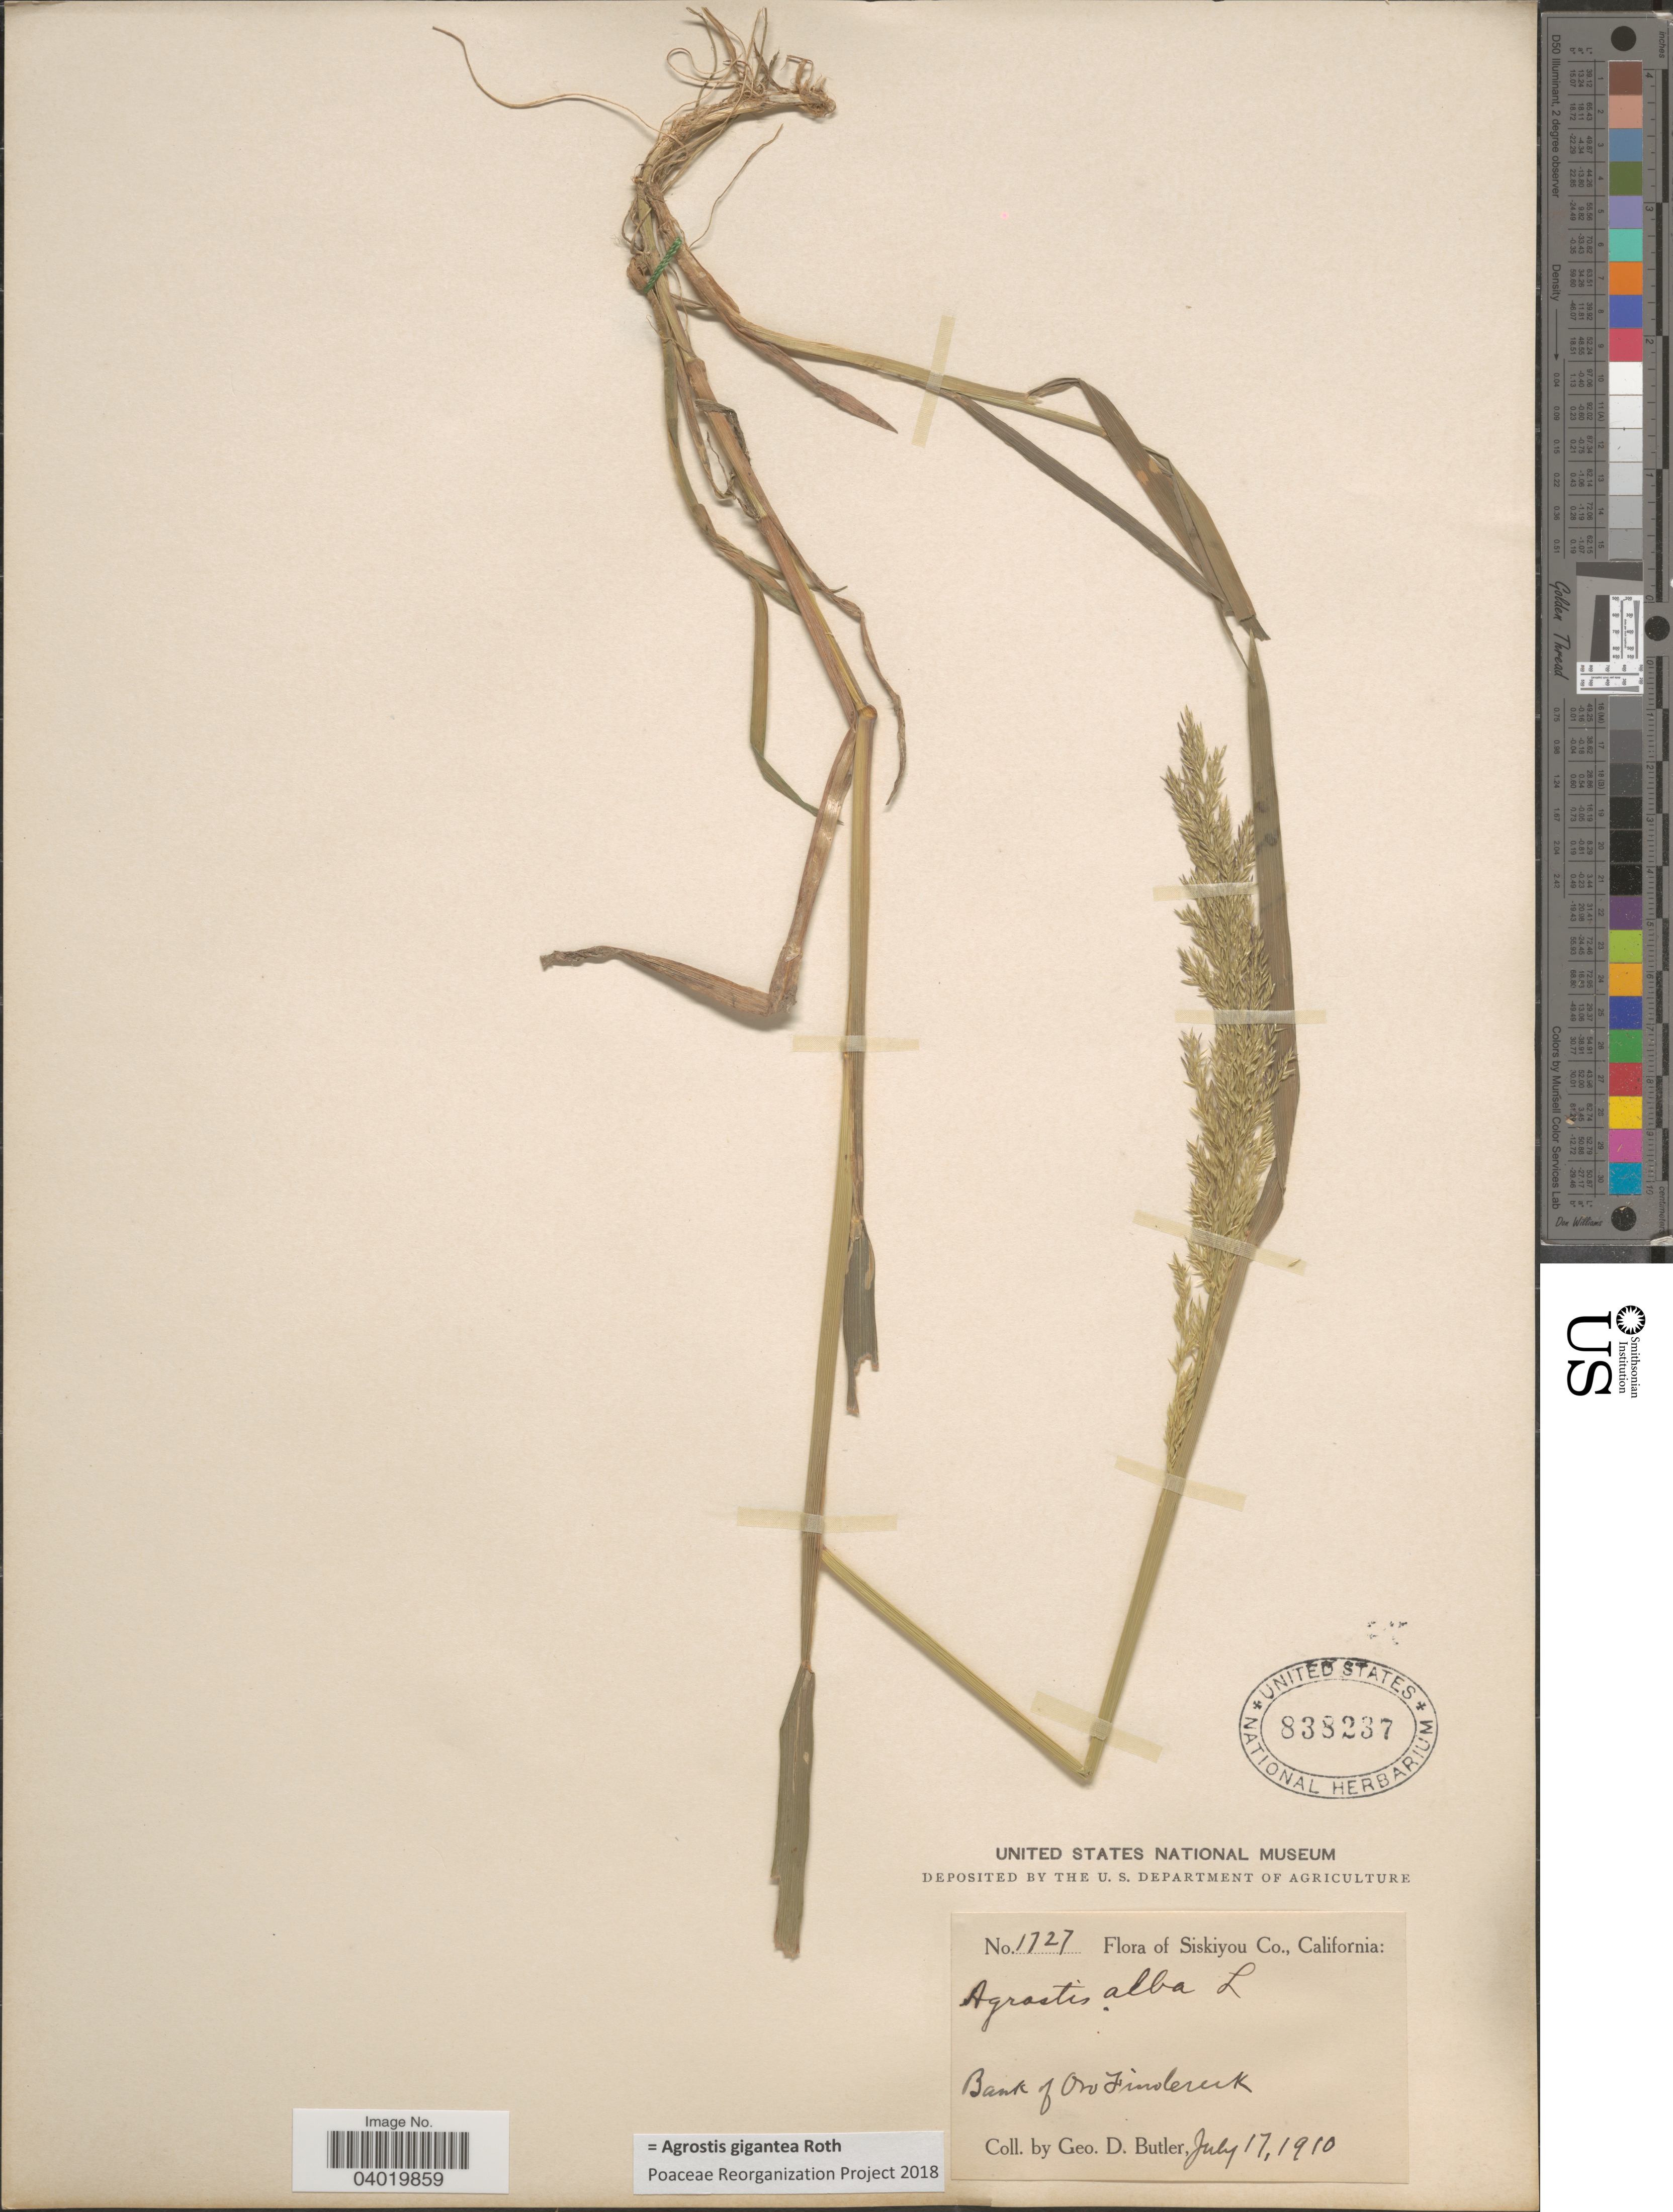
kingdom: Plantae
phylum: Tracheophyta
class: Liliopsida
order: Poales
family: Poaceae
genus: Agrostis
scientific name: Agrostis gigantea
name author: Roth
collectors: G. D. Butler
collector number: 1727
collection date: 1910-07-17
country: United States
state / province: California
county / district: Siskiyou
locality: Siskiyou Co. Bank of Oro Fino Creek.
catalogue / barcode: US 838237